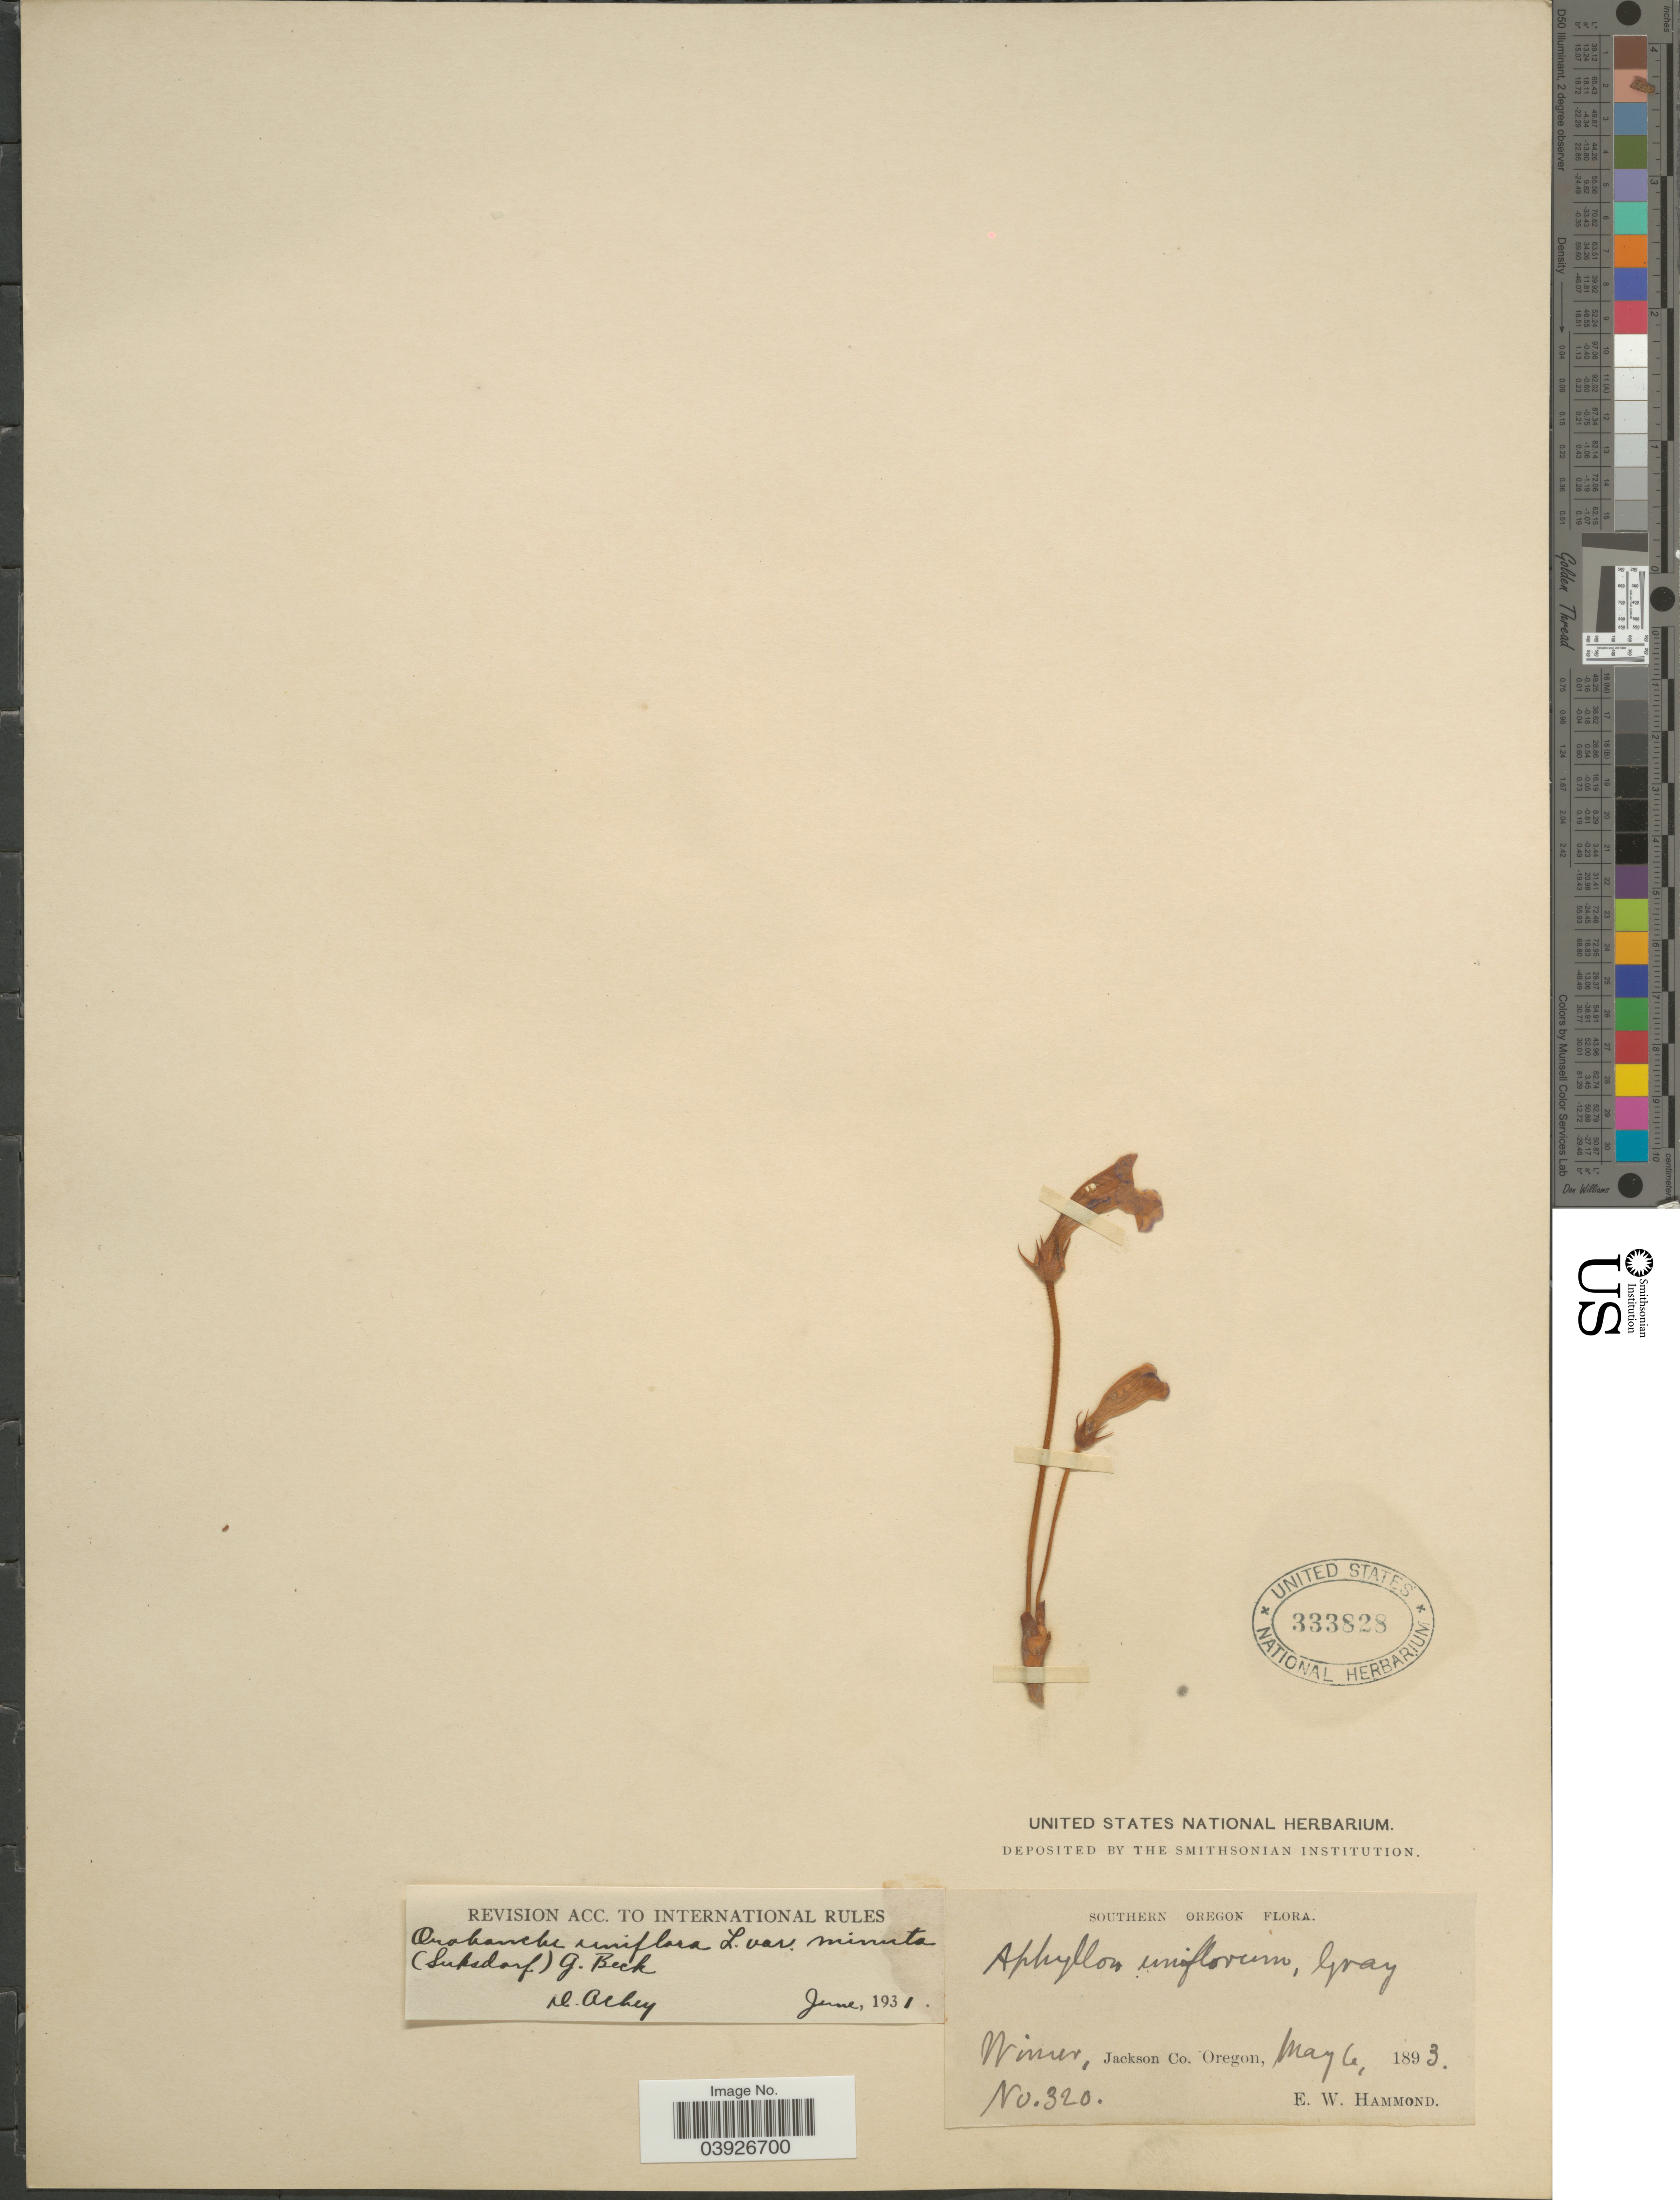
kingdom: Plantae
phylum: Tracheophyta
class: Magnoliopsida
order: Lamiales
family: Orobanchaceae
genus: Aphyllon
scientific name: Aphyllon minutum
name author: Suksd.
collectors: E. Hammond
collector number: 320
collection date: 1893-05-06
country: United States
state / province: Oregon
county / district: Jackson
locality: Southern Oregon. Wimer, Jackson Co.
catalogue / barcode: US 333828